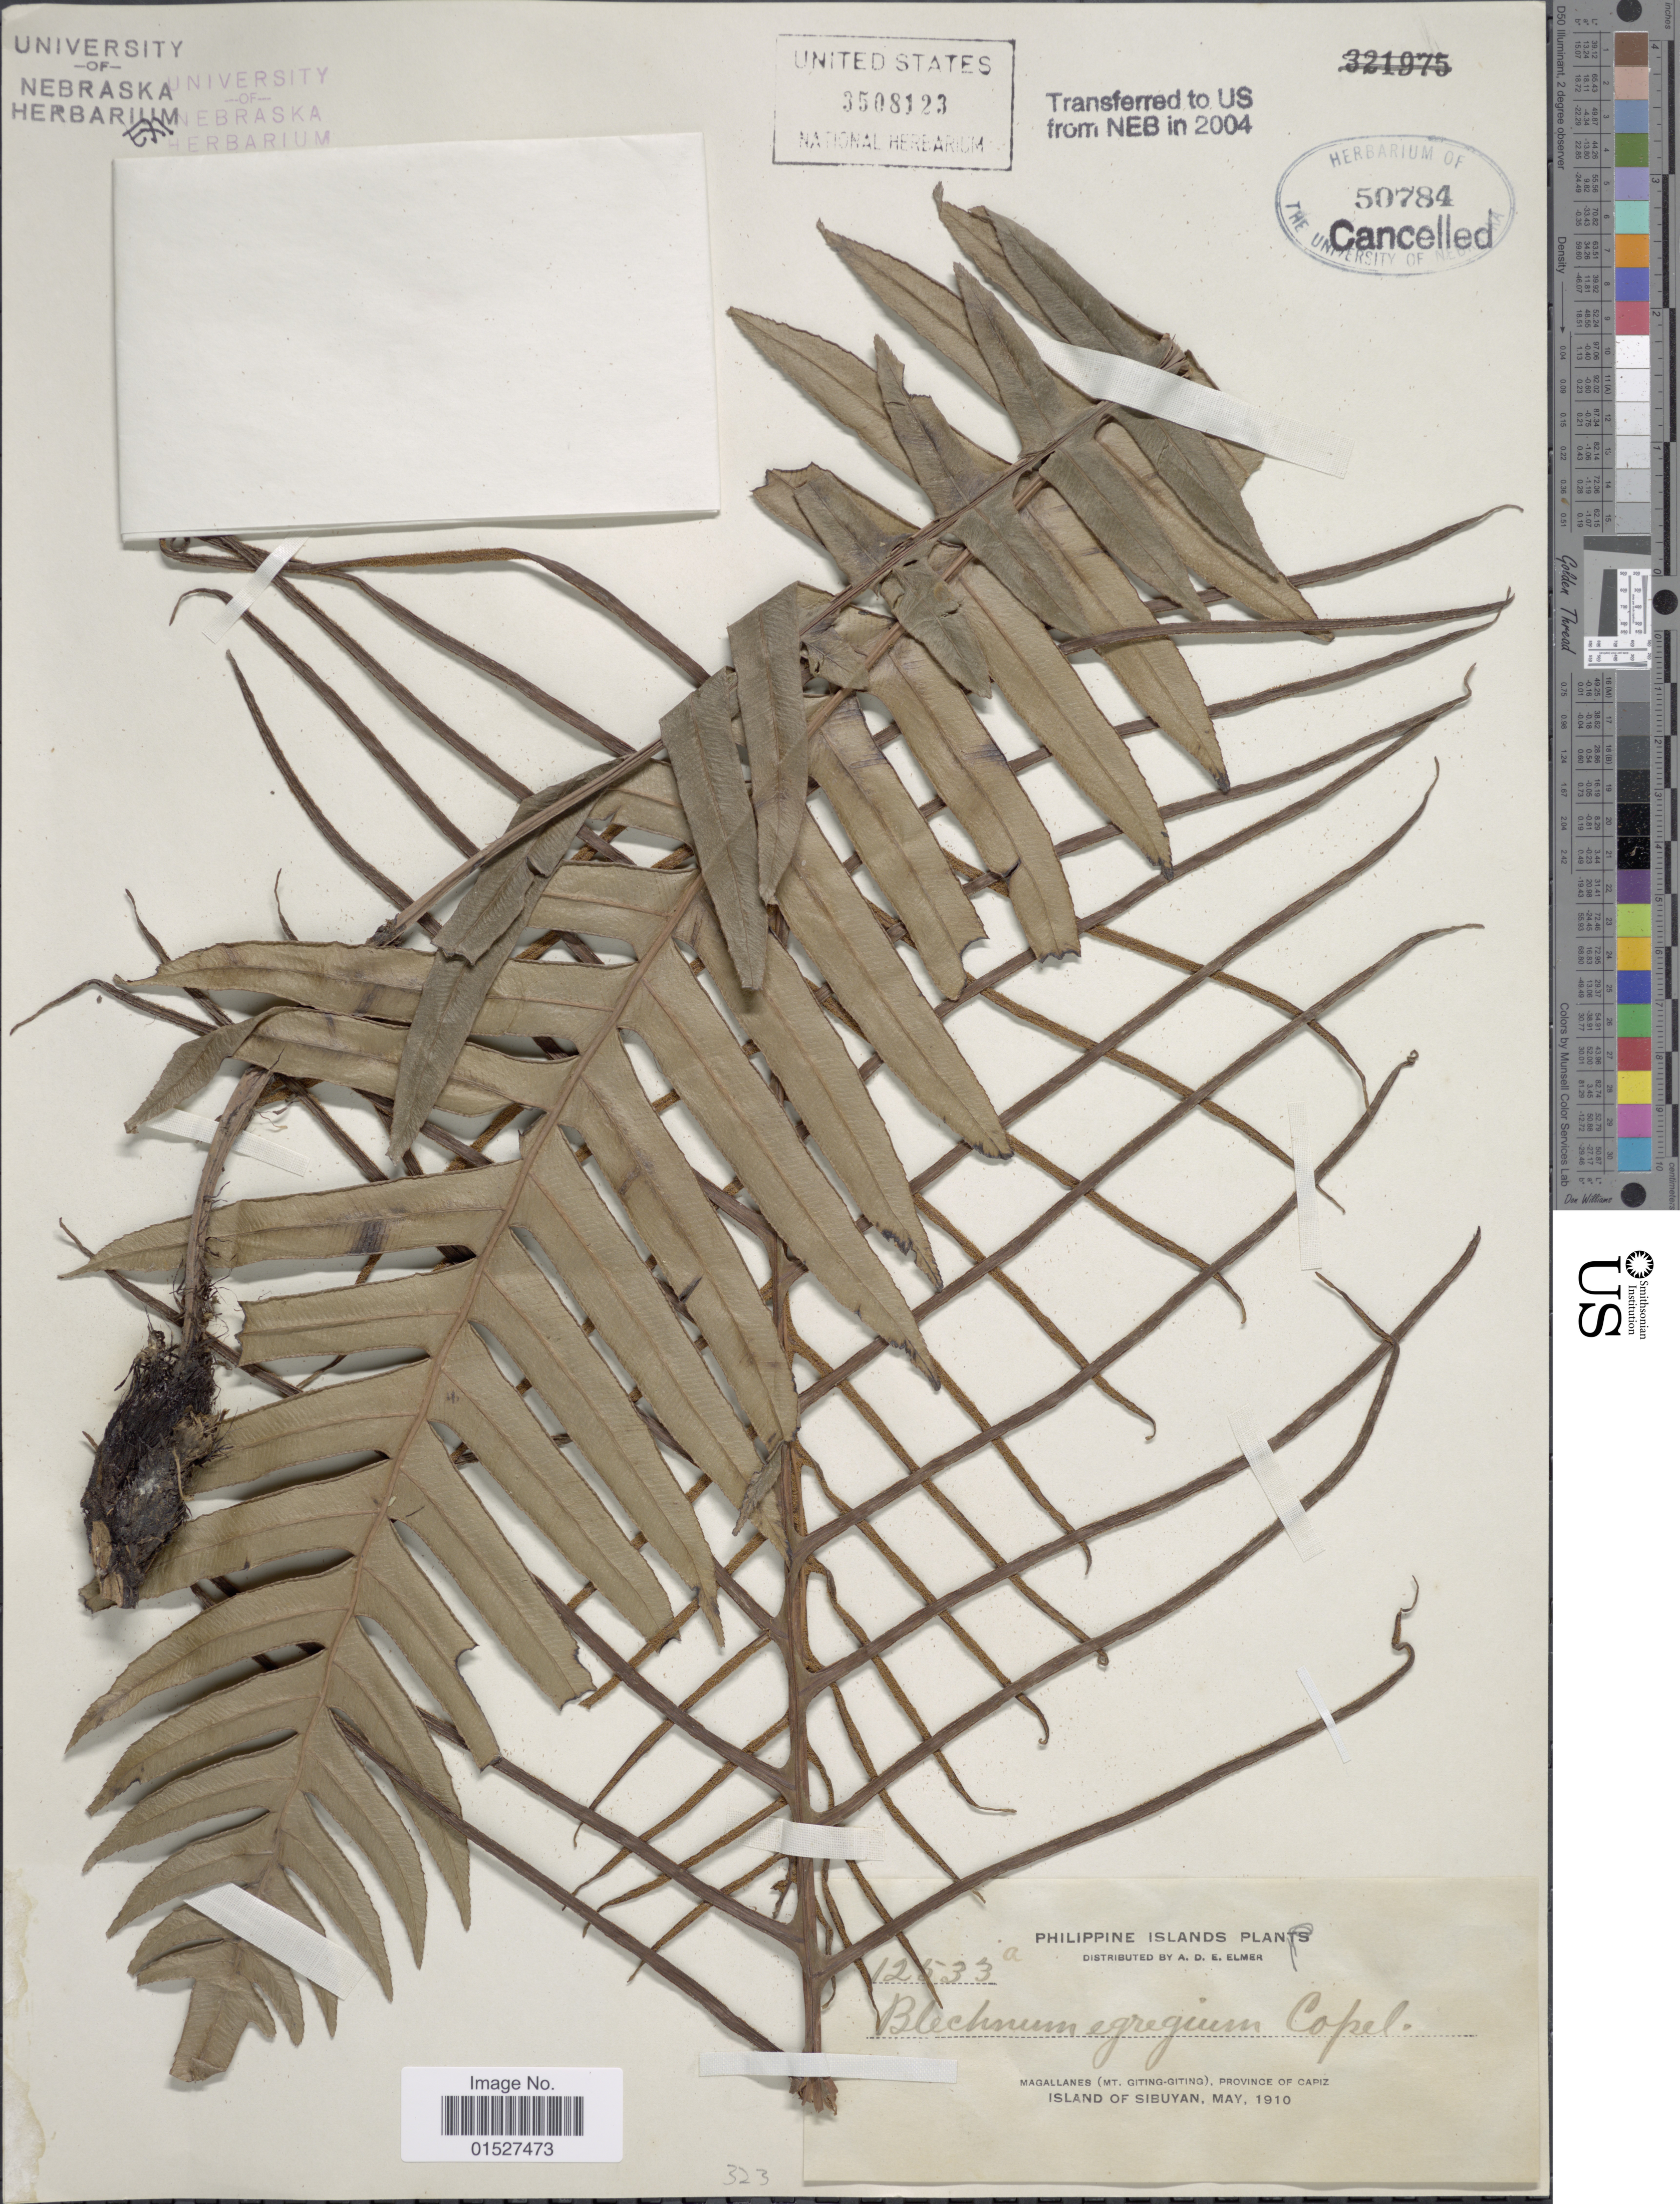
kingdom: Plantae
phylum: Tracheophyta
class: Polypodiopsida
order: Polypodiales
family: Blechnaceae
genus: Blechnum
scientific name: Blechnum egregium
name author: Copel.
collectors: A. D. E. Elmer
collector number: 12533a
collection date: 1910-05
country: Philippines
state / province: Western Visayas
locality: Philippine Islands. Magallanes (Mt. Giting-Giting). Province of Capiz. Island of Sibuyan.